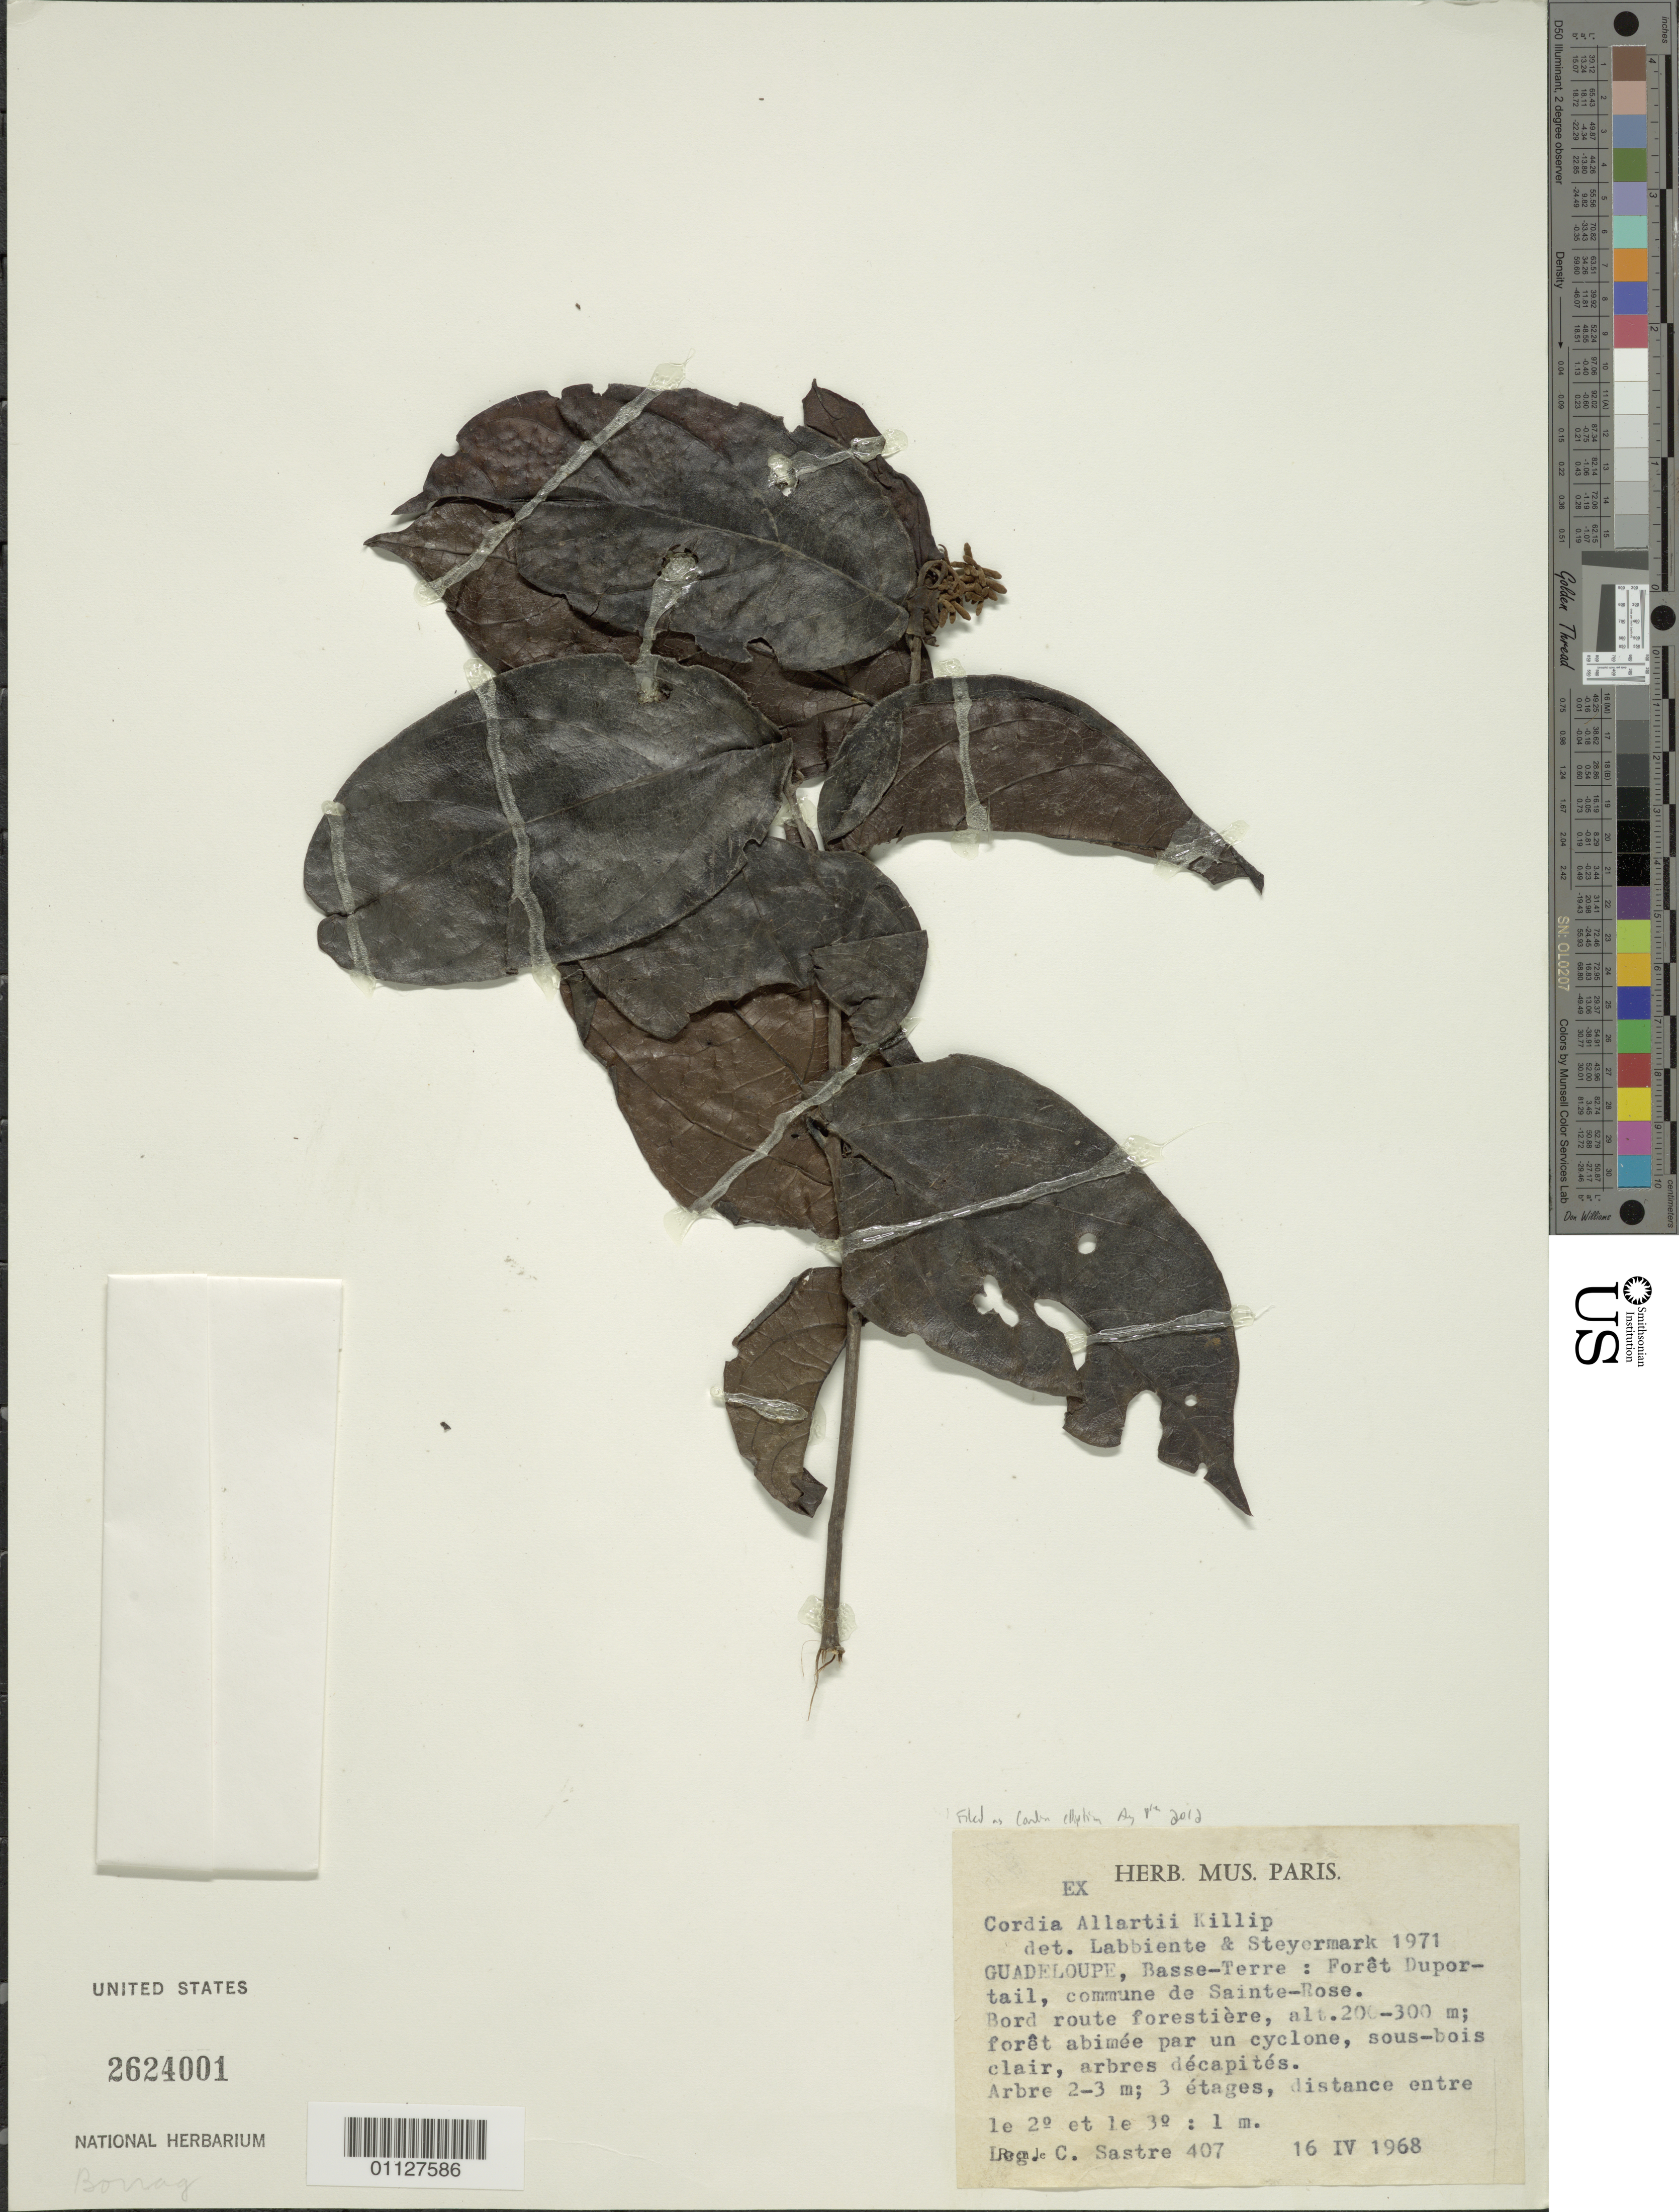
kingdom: Plantae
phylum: Tracheophyta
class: Magnoliopsida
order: Boraginales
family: Cordiaceae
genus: Cordia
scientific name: Cordia elliptica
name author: Sw.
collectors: C. H. L. Sastre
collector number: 407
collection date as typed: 16 Apr 1968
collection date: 1968-04-16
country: Guadeloupe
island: Basse Terre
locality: Foret Duportail, commune de Sainte-Rose. Bord route forestiere. Foret abimee par un cyclone, sous bois clair, arbres decapites.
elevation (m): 200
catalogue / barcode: US 2624001